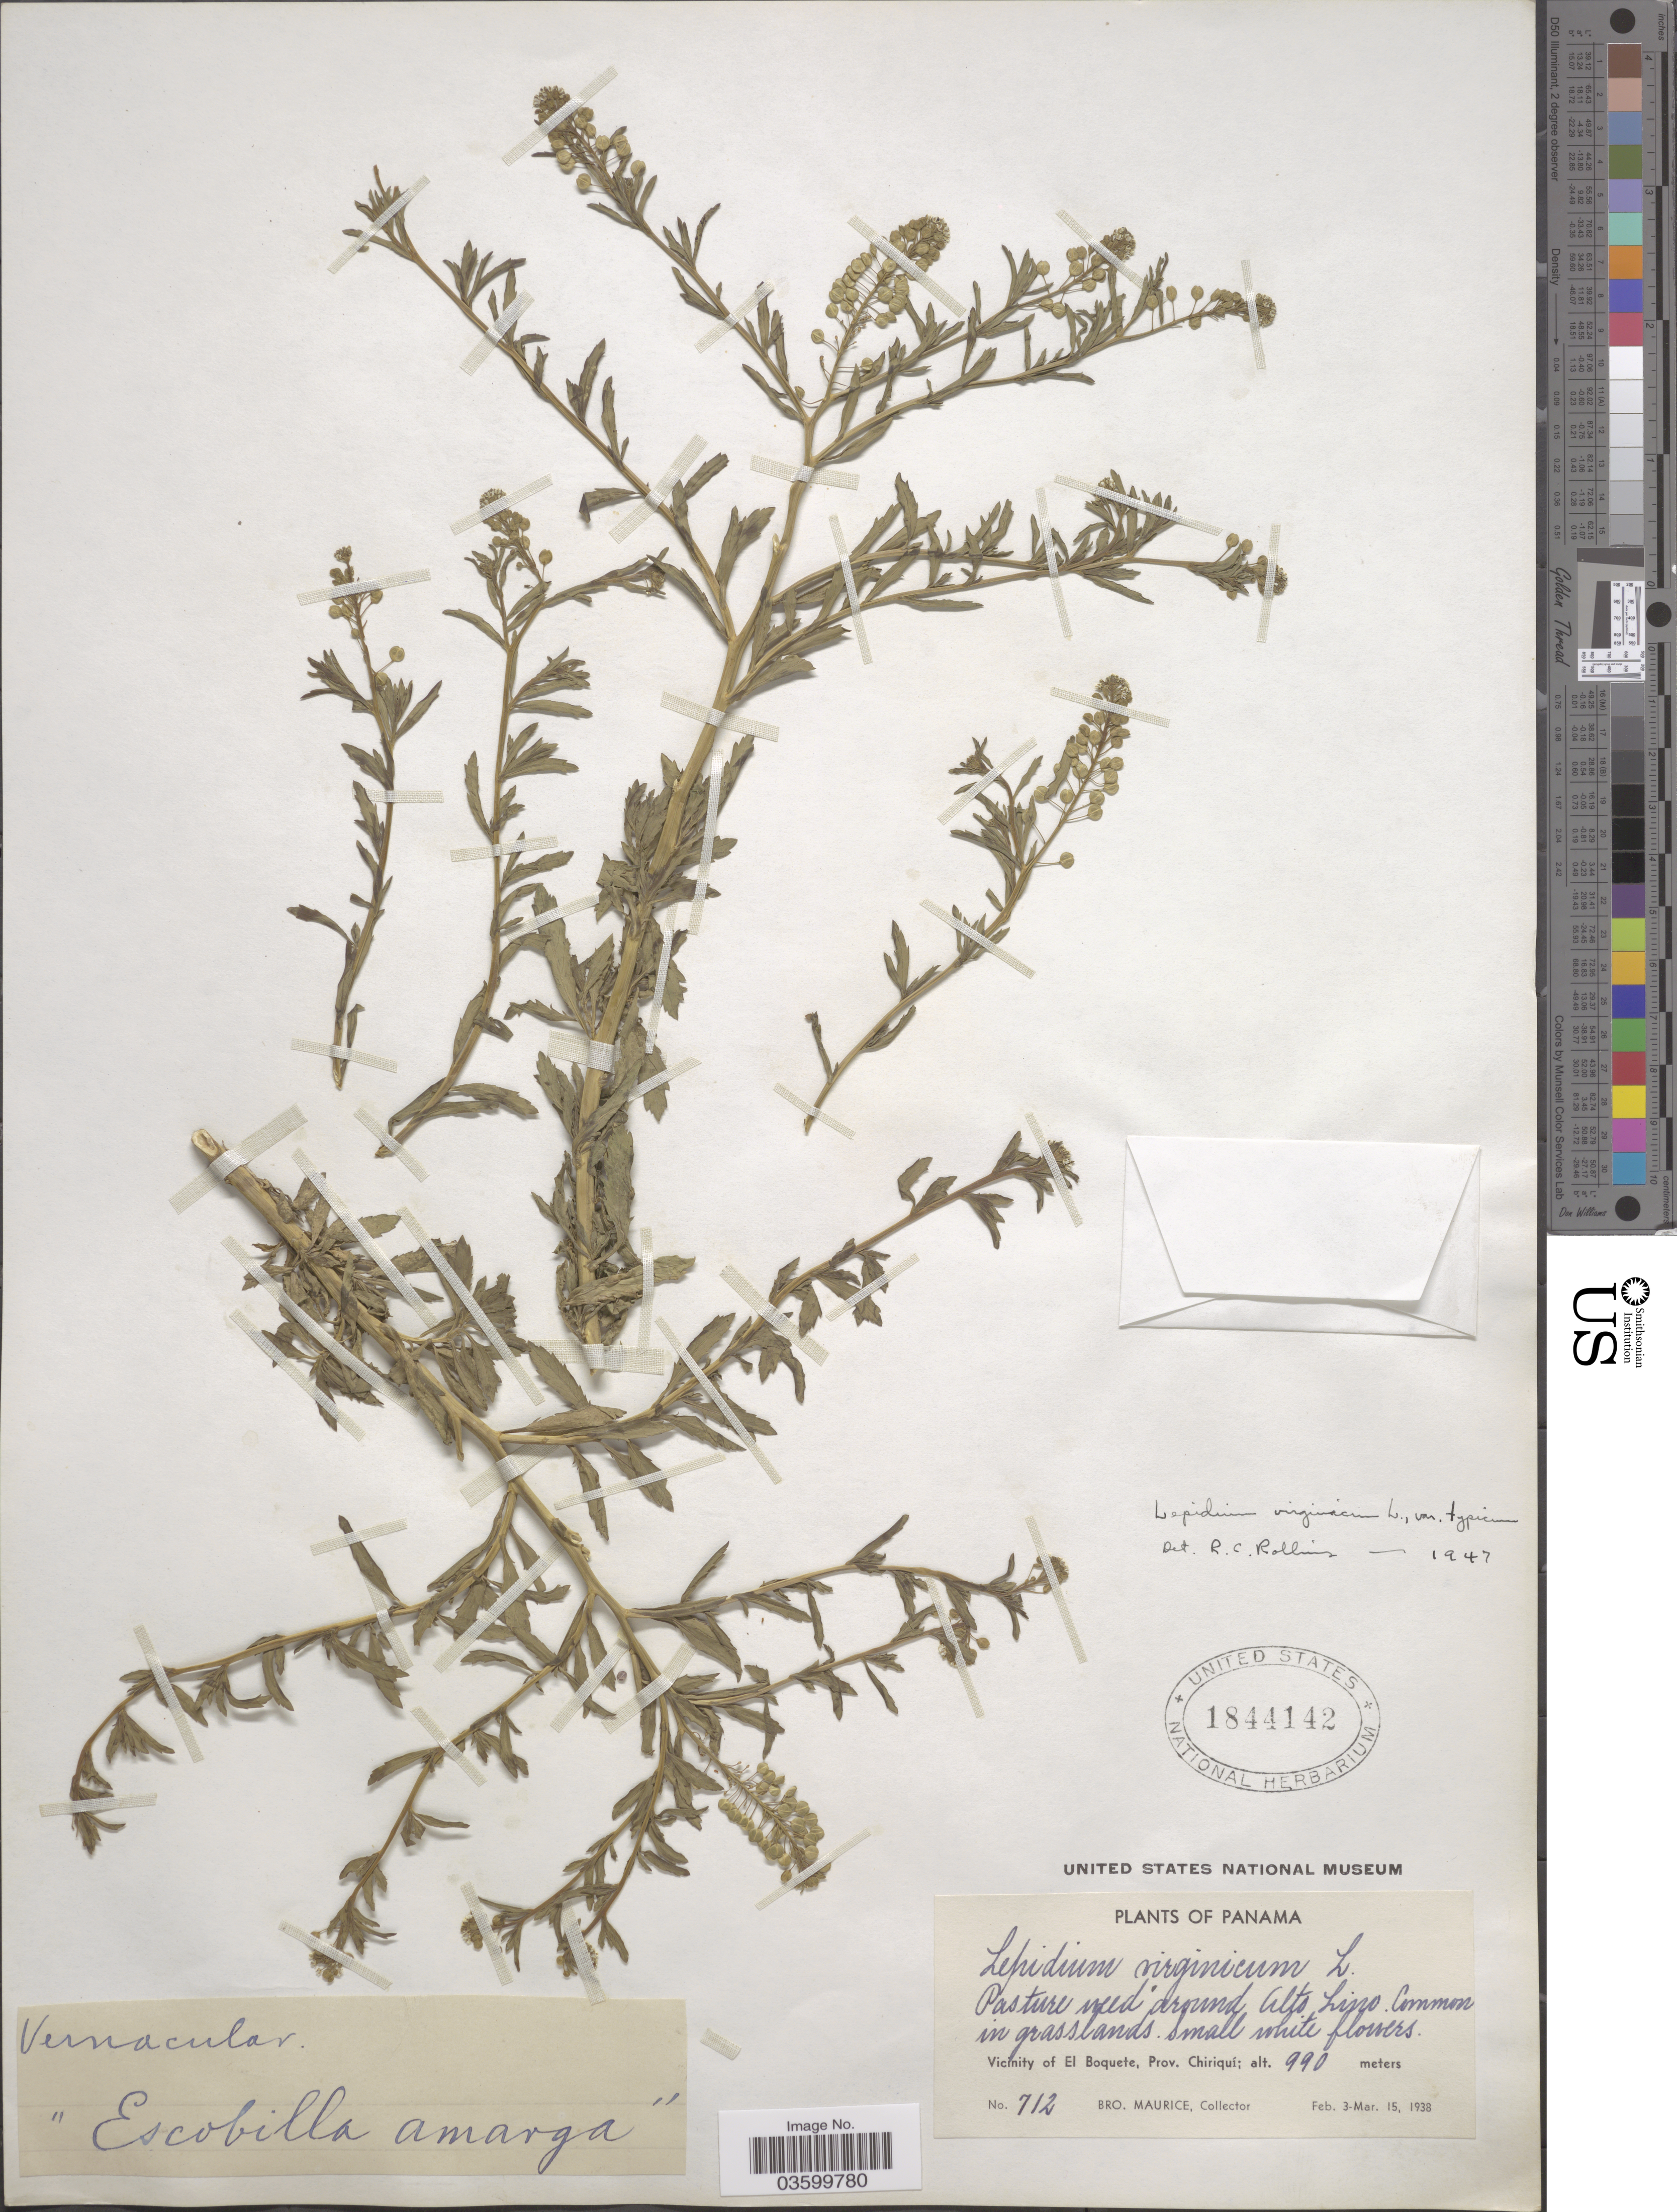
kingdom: Plantae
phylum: Tracheophyta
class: Magnoliopsida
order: Brassicales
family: Brassicaceae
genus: Lepidium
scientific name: Lepidium virginicum var. centrali-americanum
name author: (Thell.) C.L. Hitchc.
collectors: B. Maurice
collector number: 712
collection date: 1938-02-03/1938-03-15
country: Panama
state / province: Chiriqui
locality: Around Alto Lino. Vicinity of El Boquete.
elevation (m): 990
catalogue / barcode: US 1844142